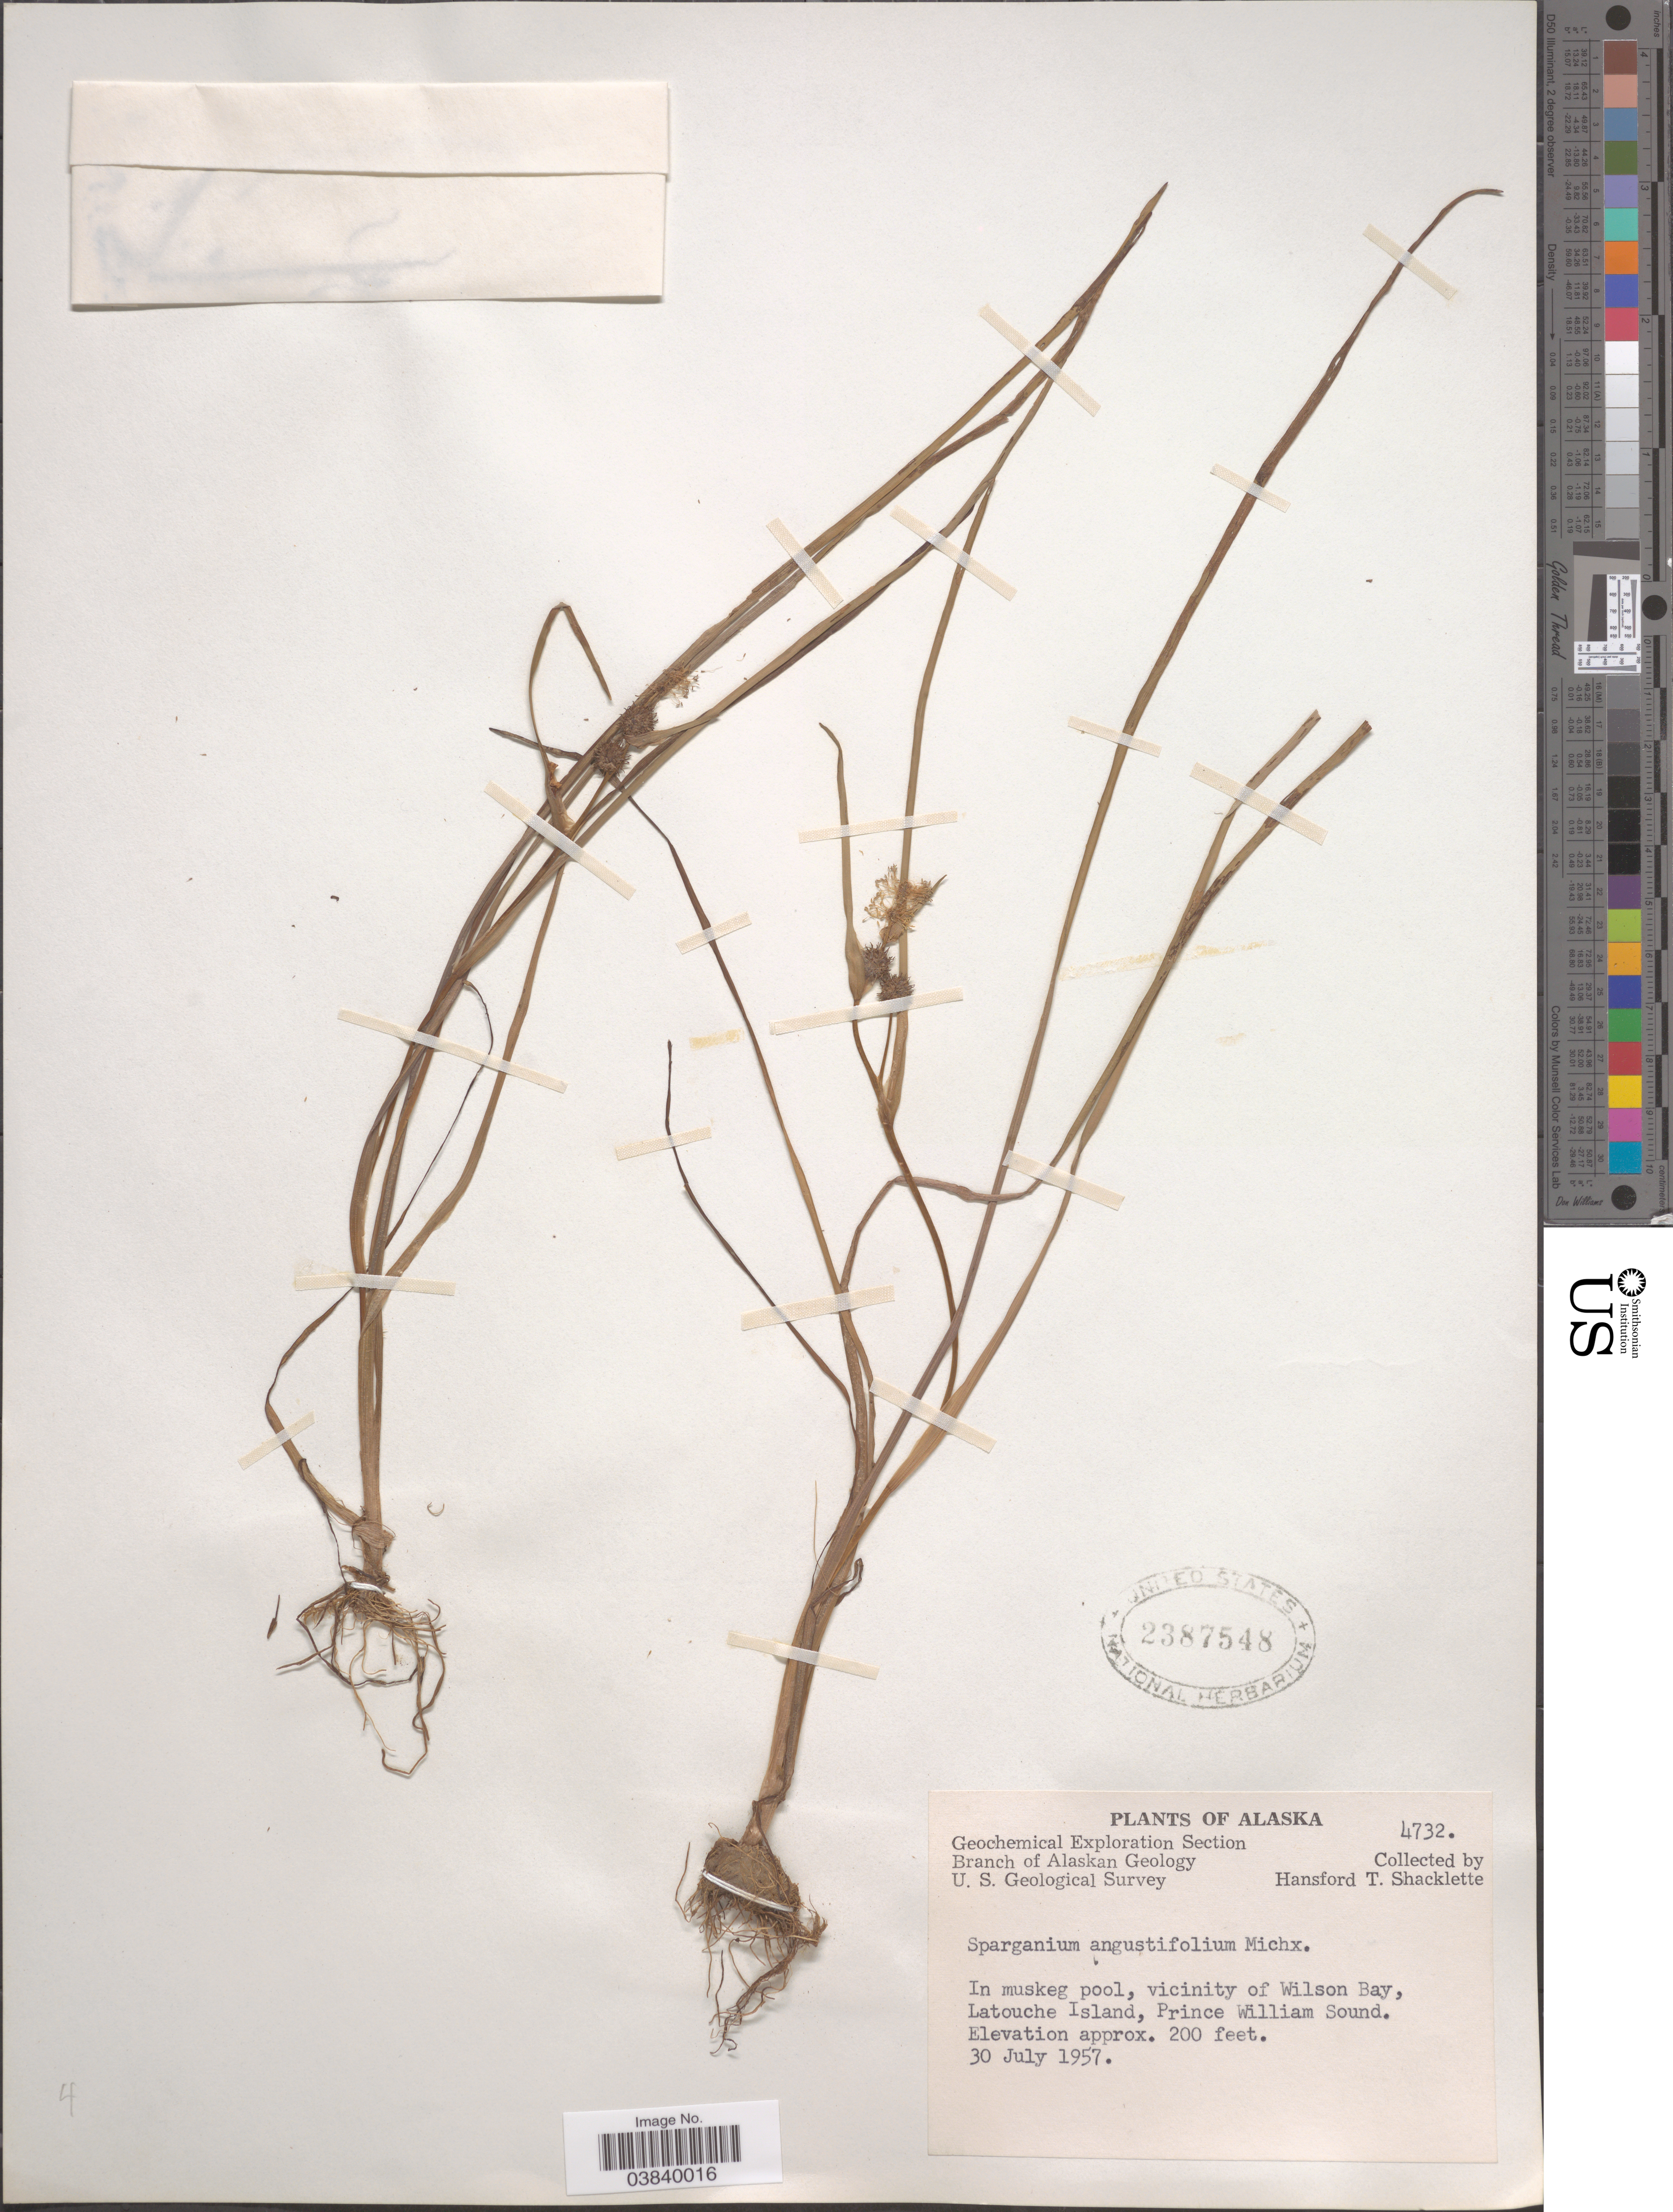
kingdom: Plantae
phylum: Tracheophyta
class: Liliopsida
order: Poales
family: Typhaceae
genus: Sparganium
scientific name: Sparganium angustifolium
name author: Michx.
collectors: H. Shacklette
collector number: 4732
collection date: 1957-07-30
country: United States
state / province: Alaska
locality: In muskeg pool, vicinity of Wilson Bay, Latouche Island, Prince William Sound.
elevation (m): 61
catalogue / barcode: US 2387548